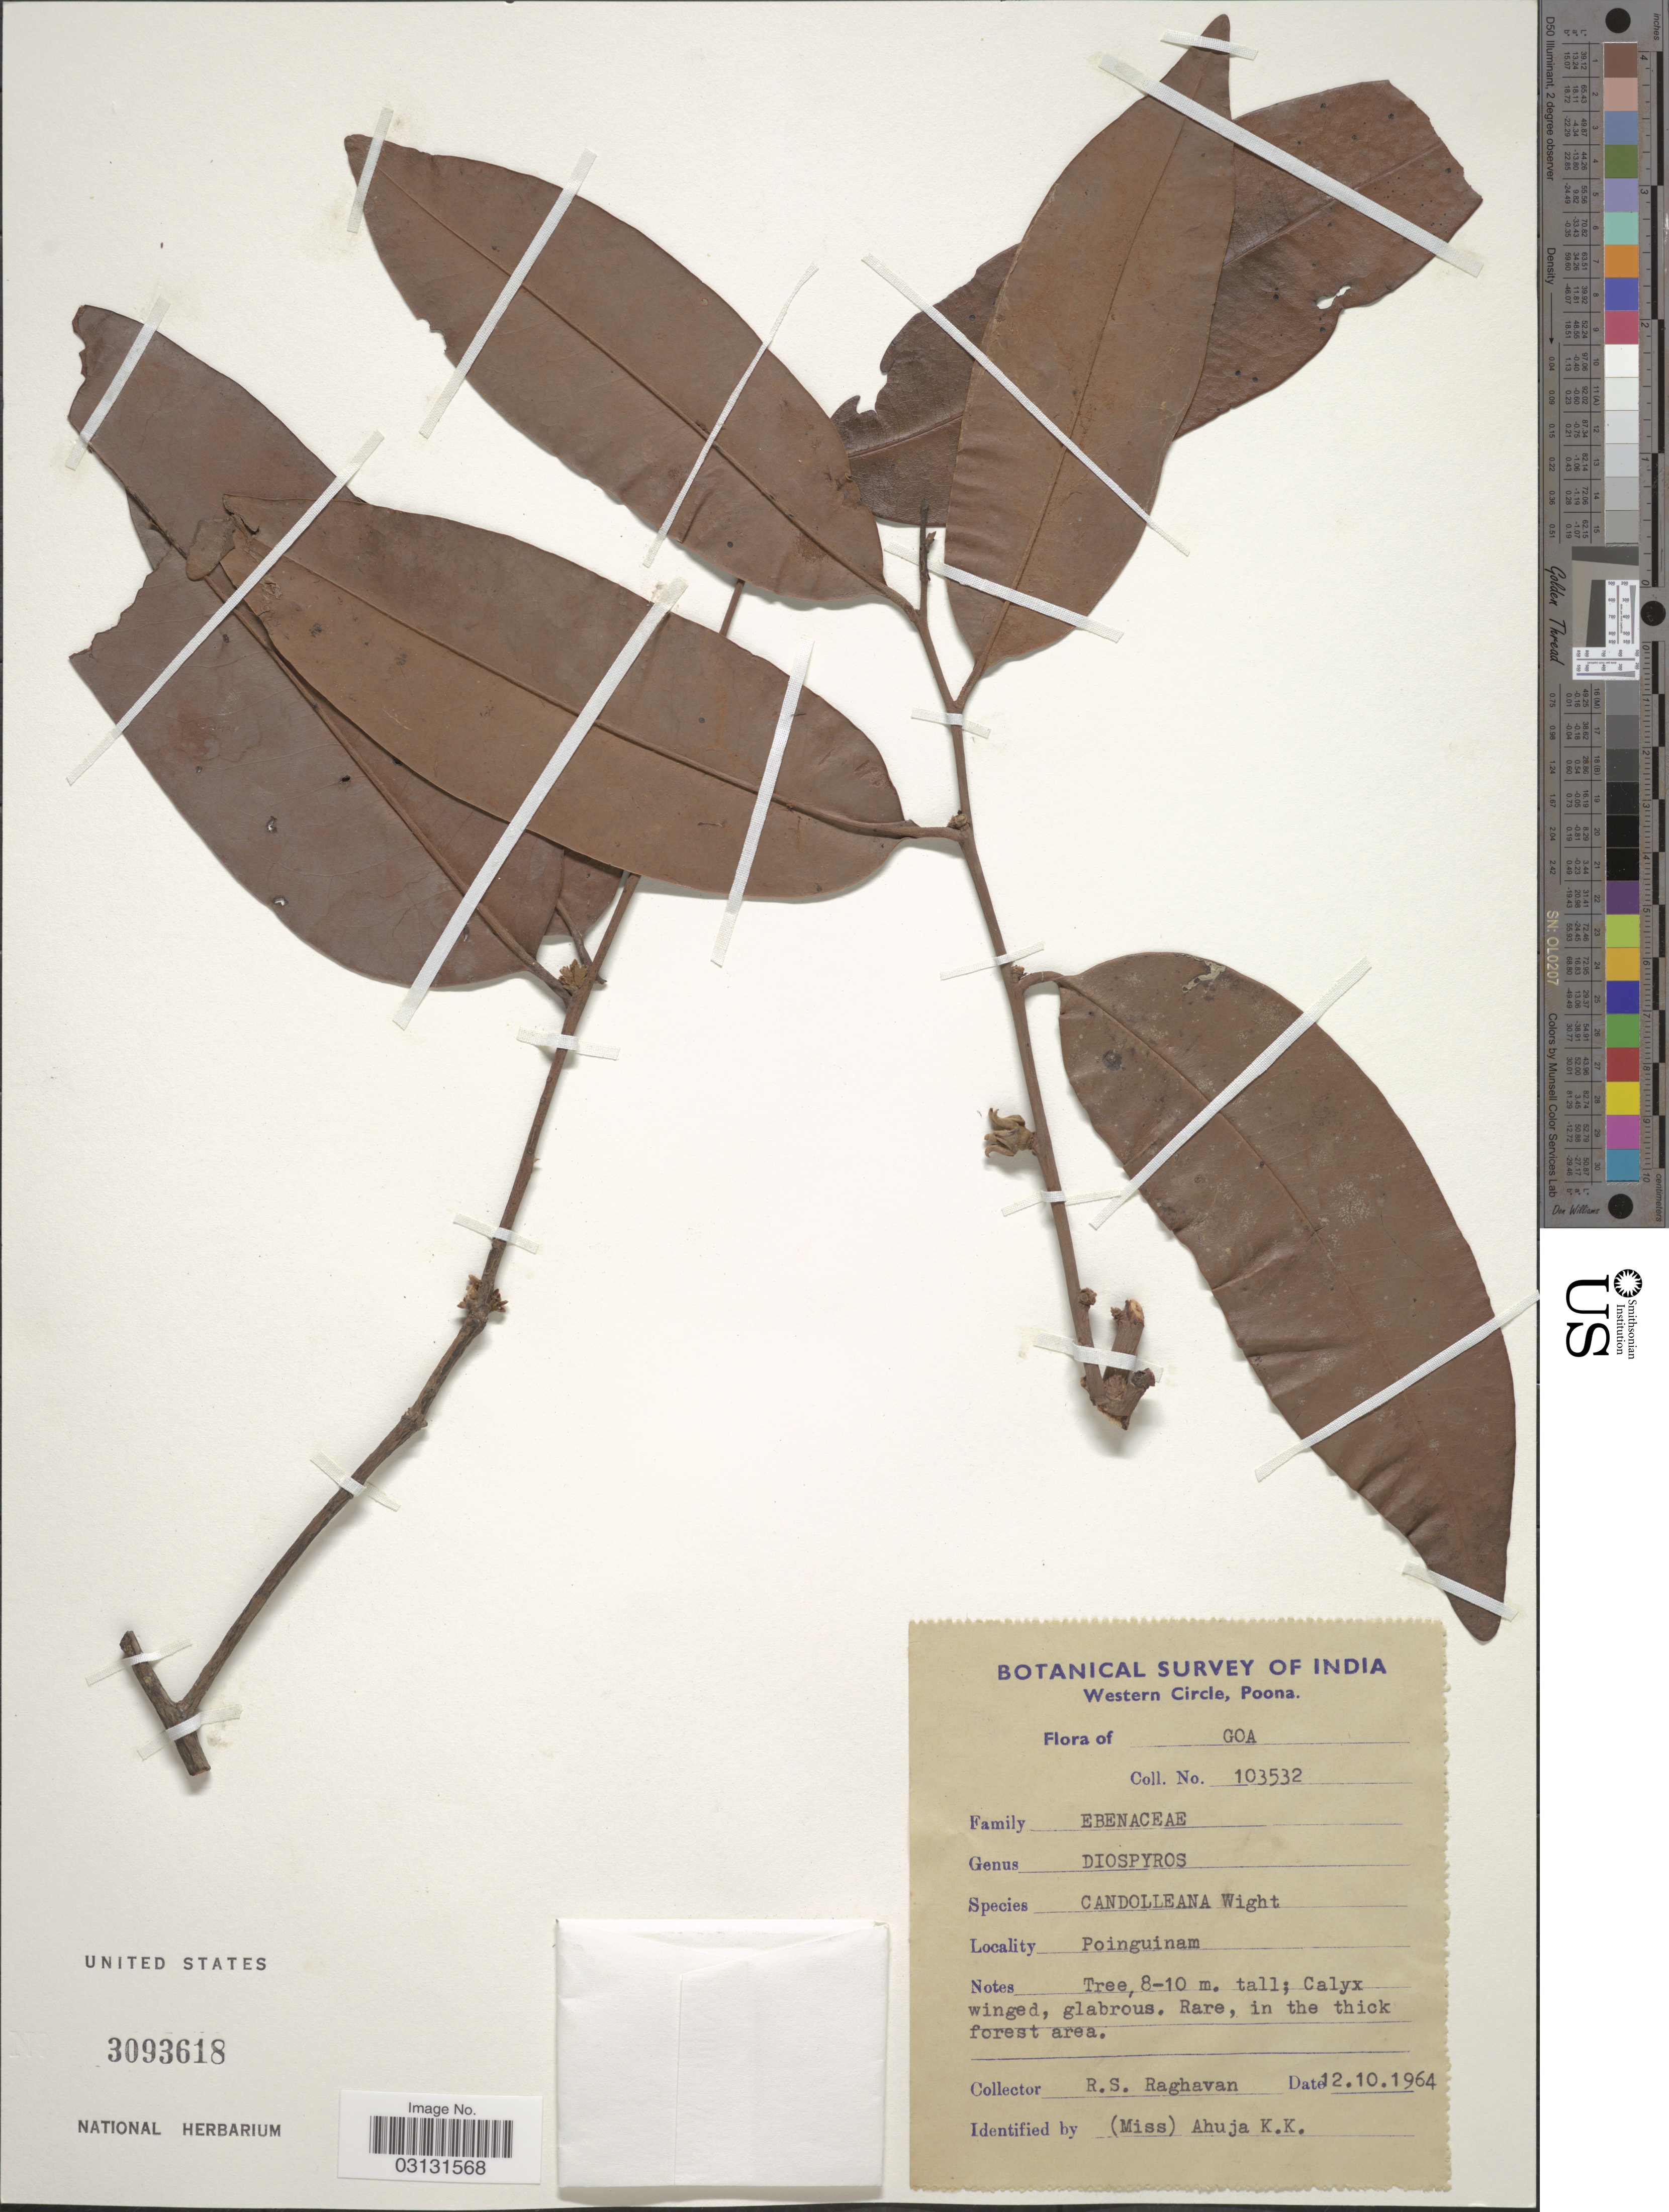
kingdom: Plantae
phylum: Tracheophyta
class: Magnoliopsida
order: Ericales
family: Ebenaceae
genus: Diospyros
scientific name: Diospyros candolleana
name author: Wight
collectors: R. Raghavan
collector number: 103532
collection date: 1964-10-12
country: India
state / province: Goa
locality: Western Circle, Poona. [unsure placement] Poinguinam.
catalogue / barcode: US 3093618